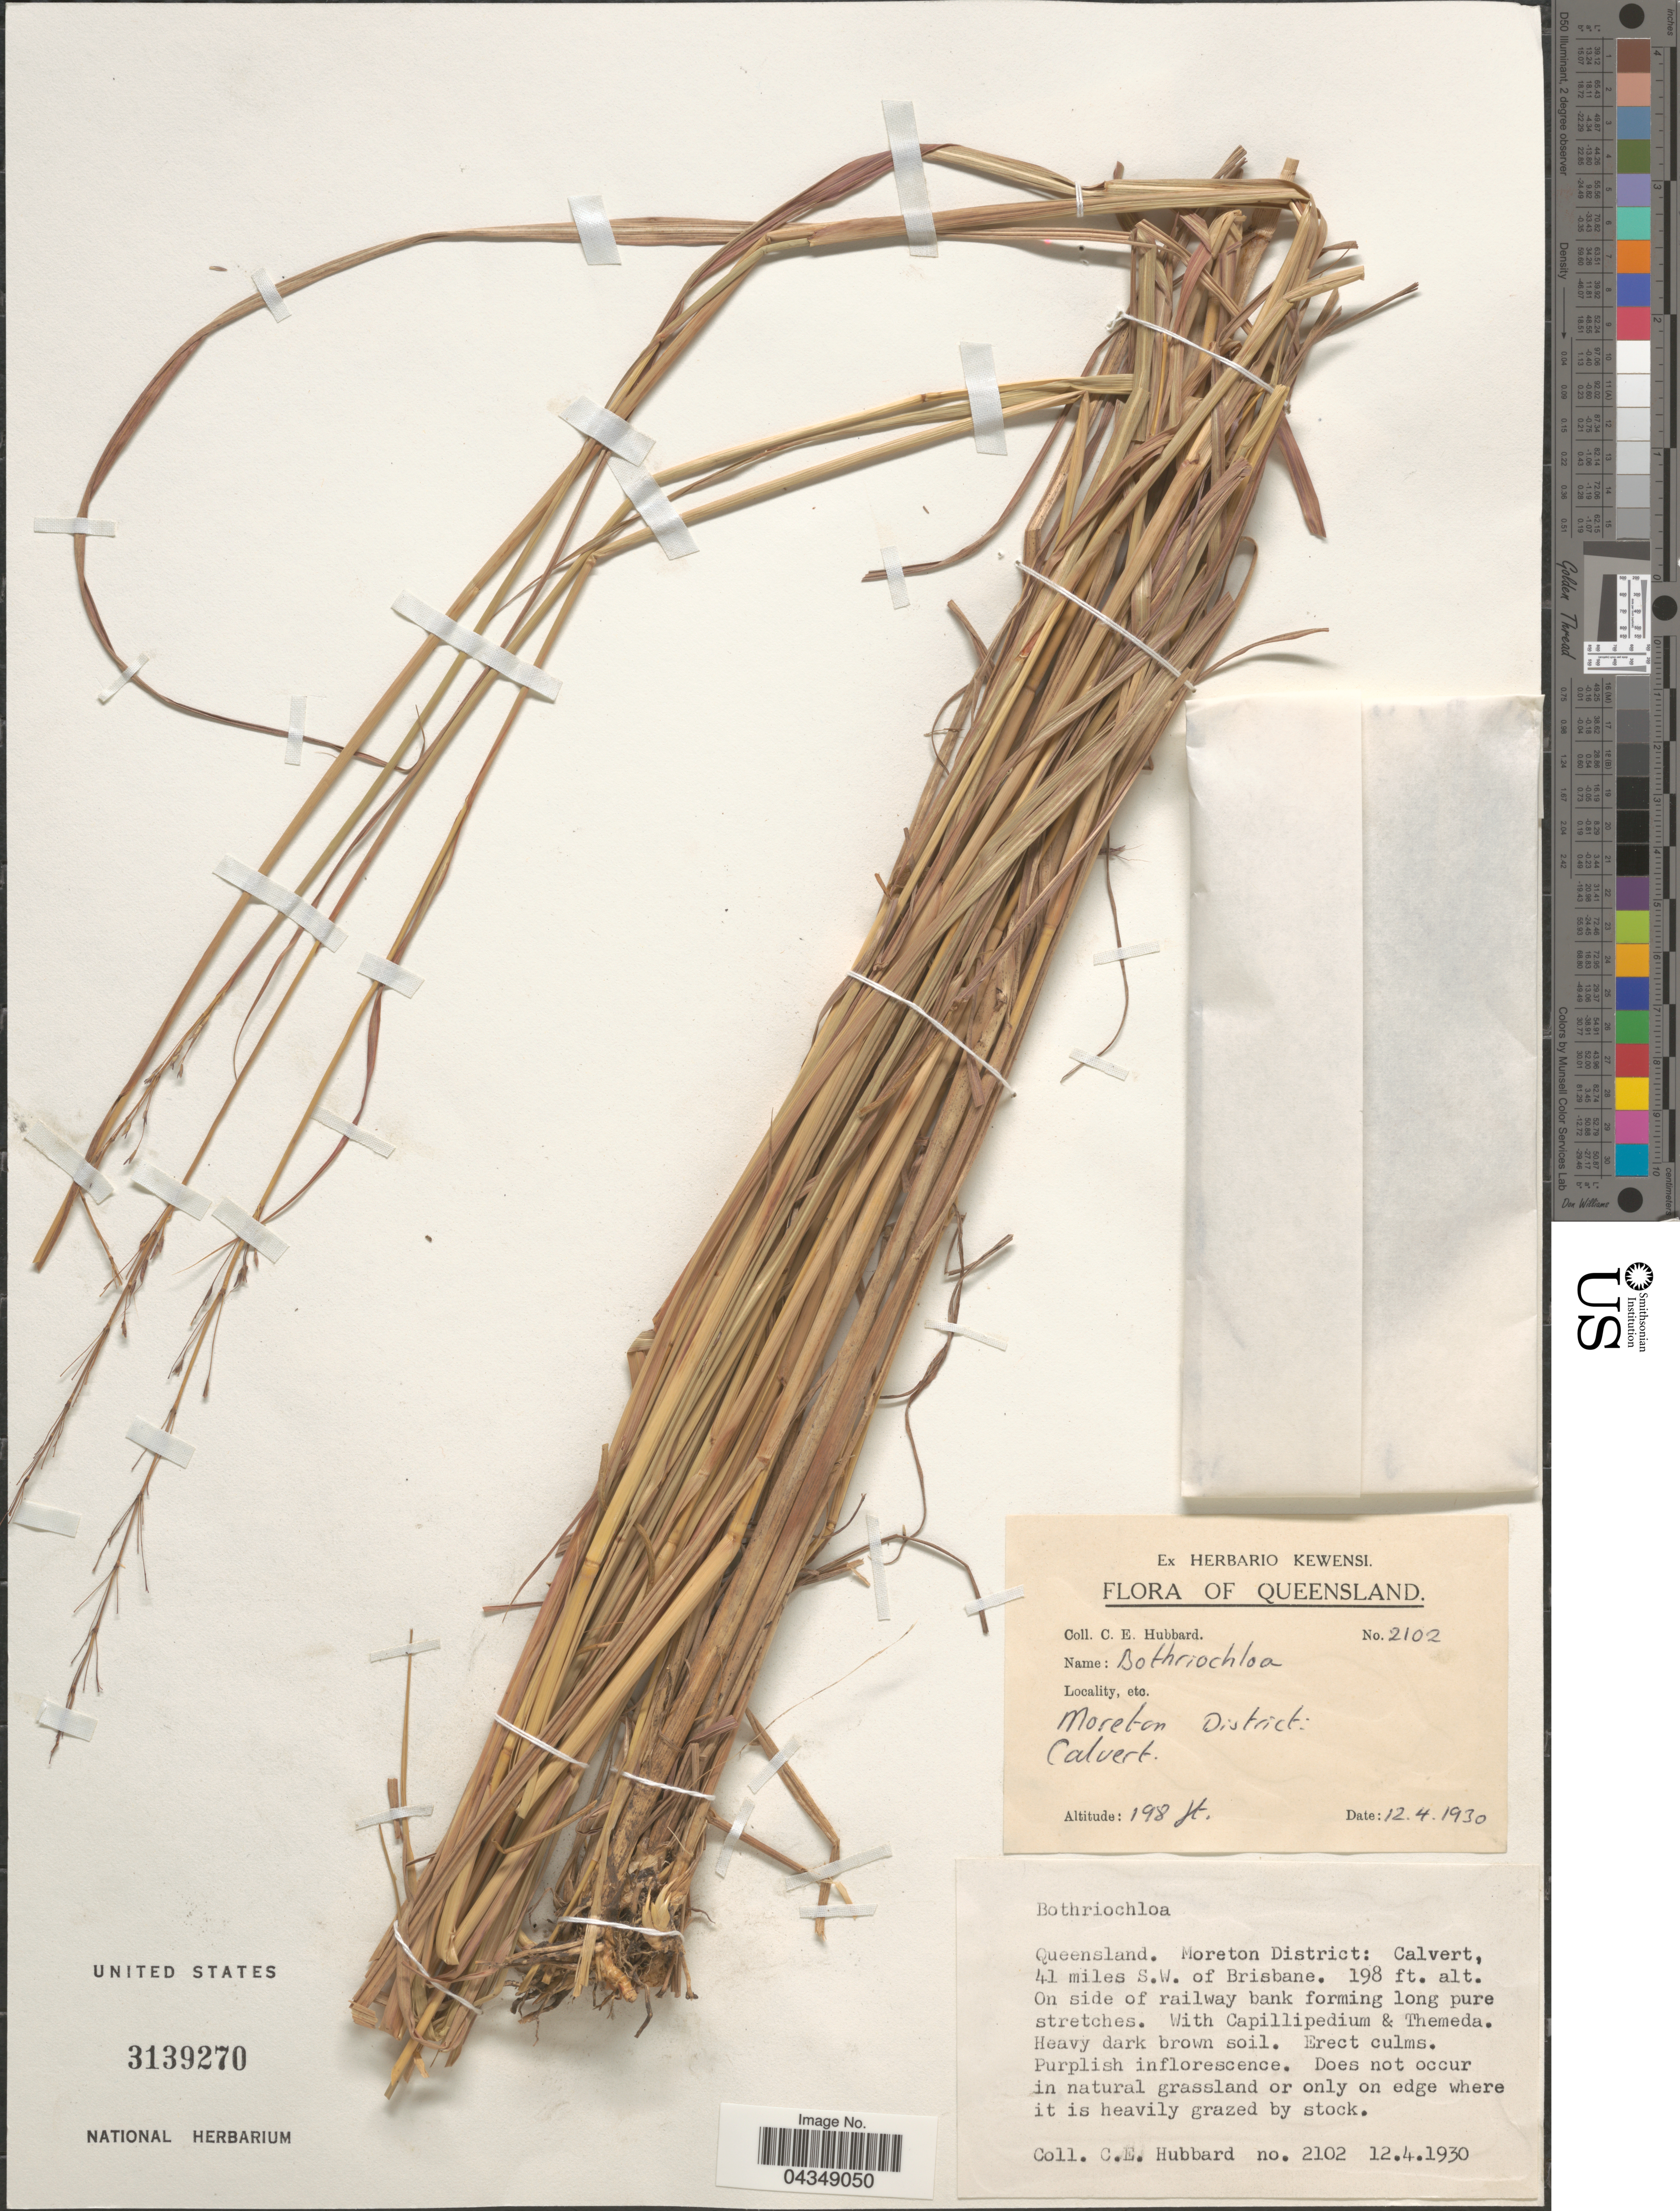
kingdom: Plantae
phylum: Tracheophyta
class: Liliopsida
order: Poales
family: Poaceae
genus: Bothriochloa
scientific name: Bothriochloa sp.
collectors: C. E. Hubbard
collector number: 2102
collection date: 1930-04-12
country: Australia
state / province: Queensland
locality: Moreton District: Calvert, 41 miles S.W. of Brisbane.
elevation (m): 60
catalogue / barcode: US 3139270